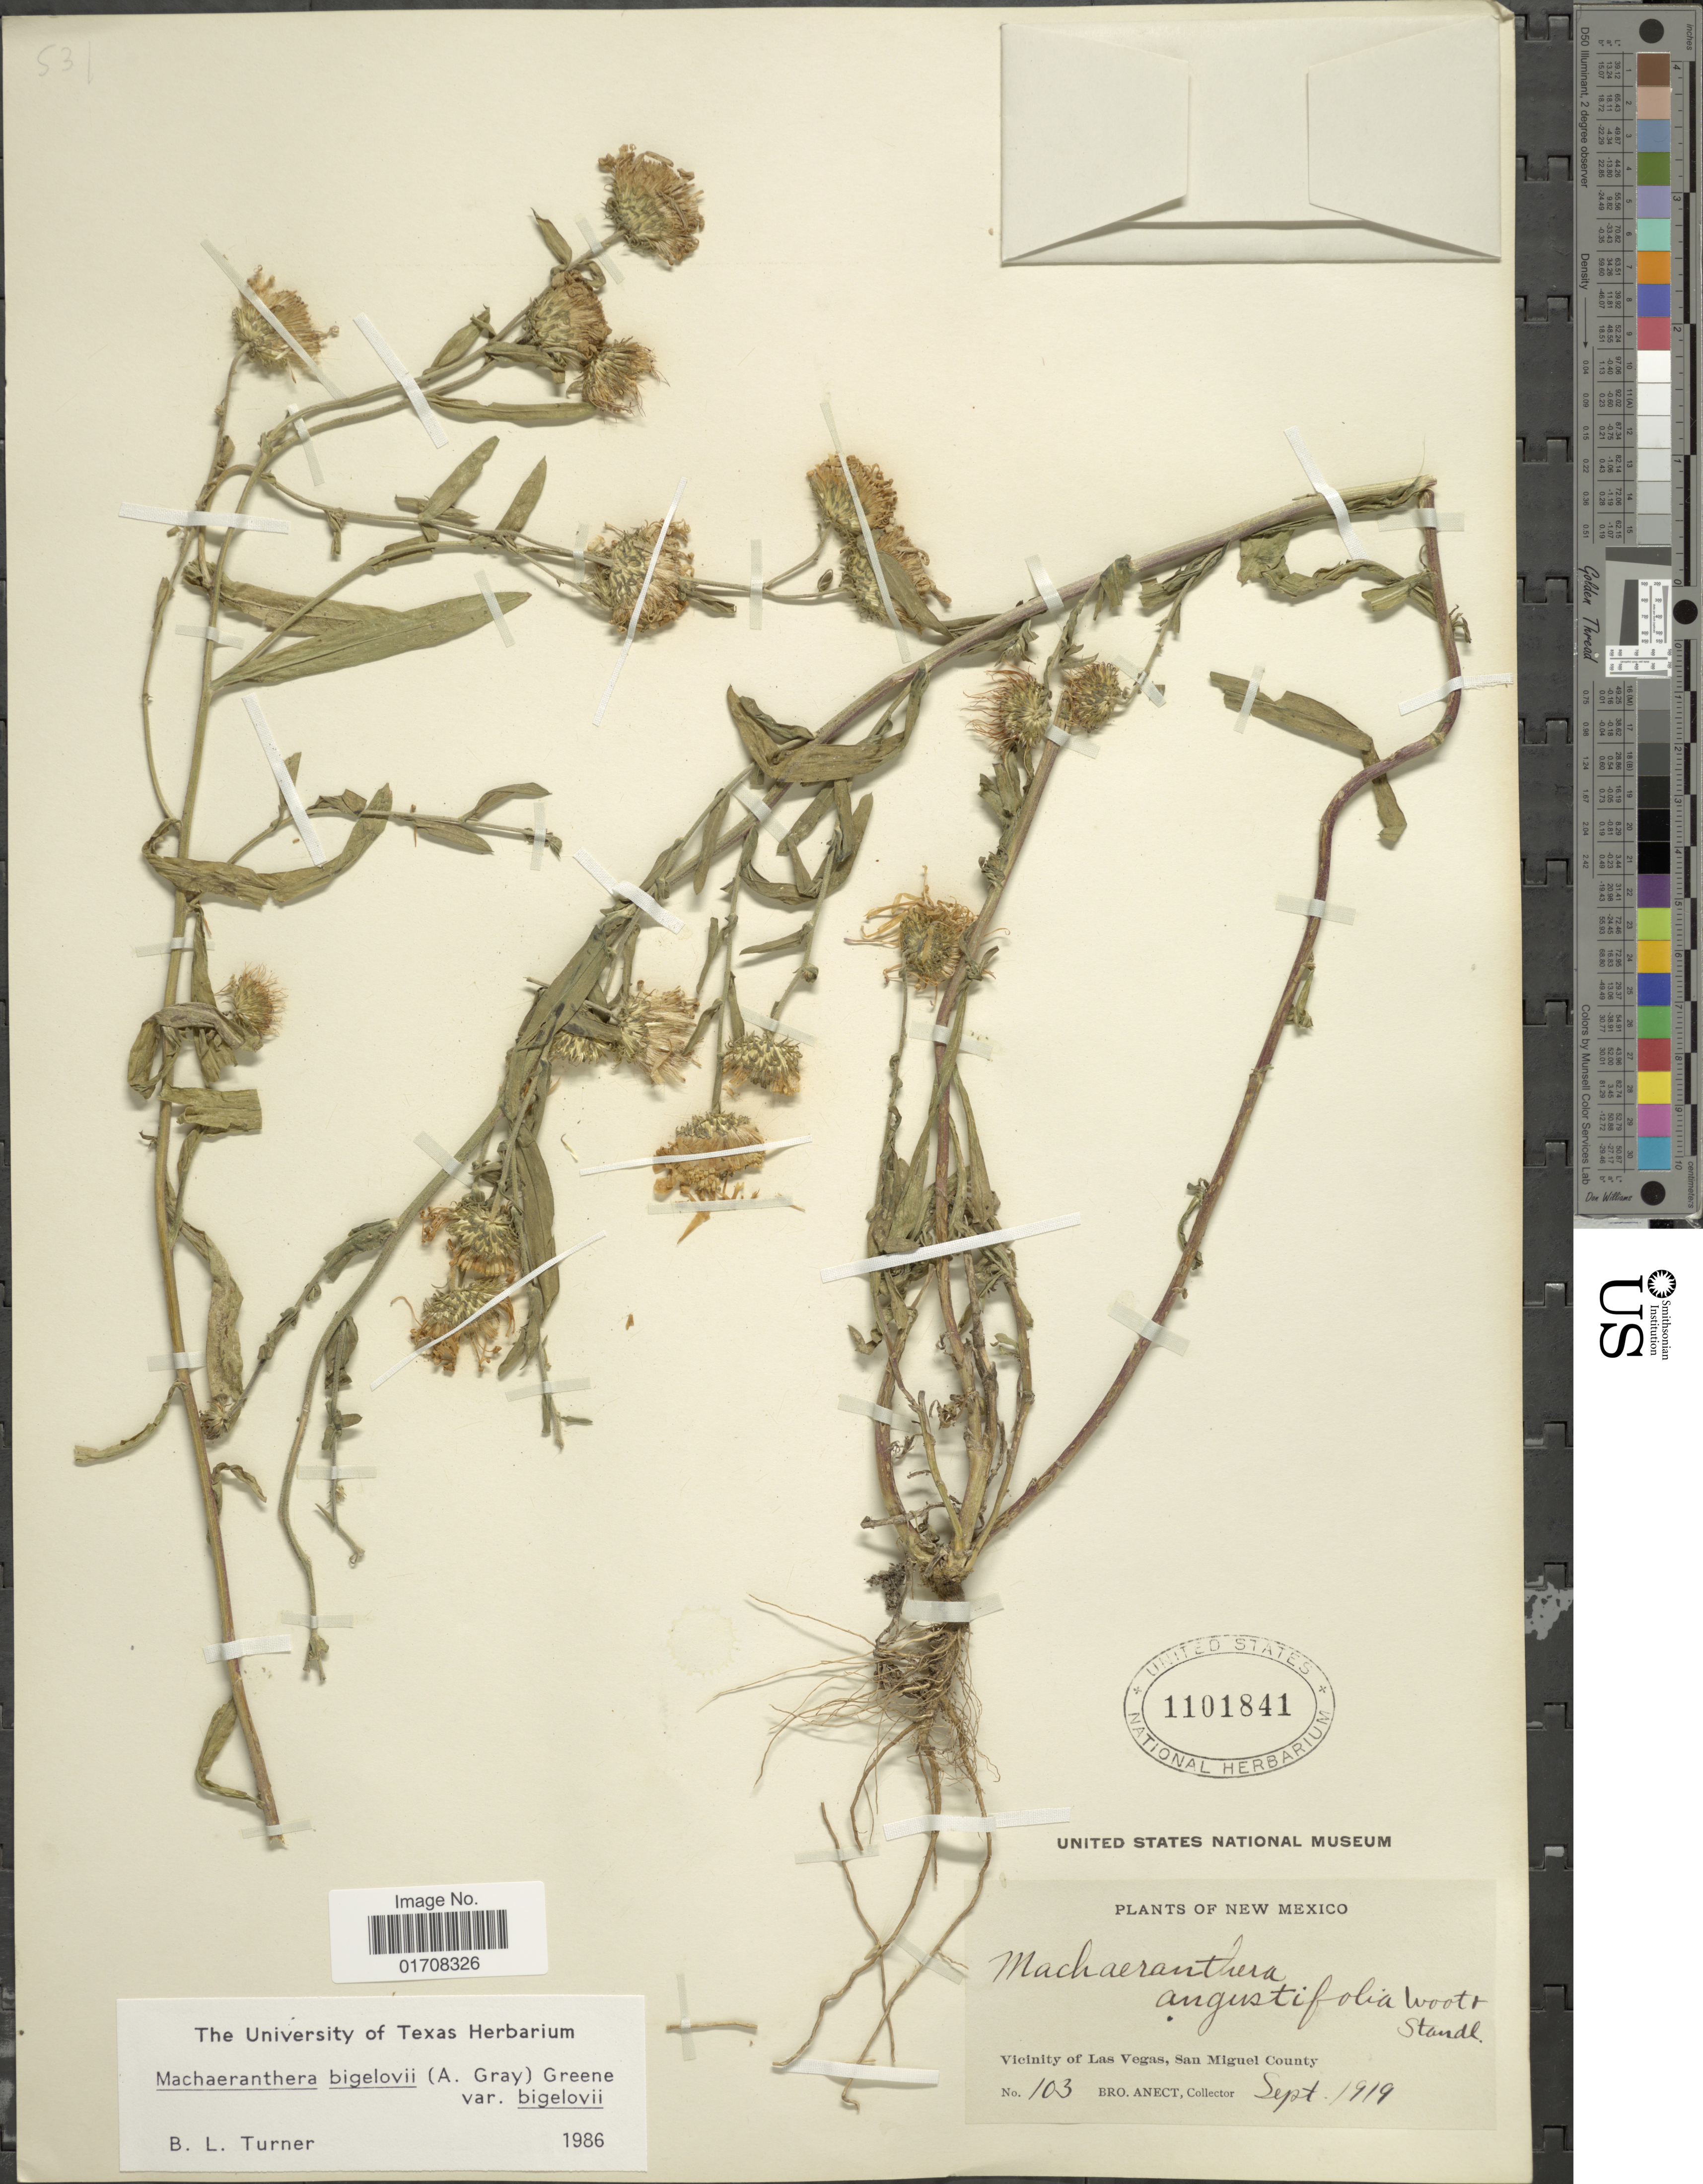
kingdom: Plantae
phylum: Tracheophyta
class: Magnoliopsida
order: Asterales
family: Asteraceae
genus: Machaeranthera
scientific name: Machaeranthera bigelovii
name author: (A. Gray) Greene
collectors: B. Anect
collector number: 103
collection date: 1919-09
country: United States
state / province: New Mexico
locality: Vicinity of Las Vegas, San Miguel County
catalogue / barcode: US 1101841